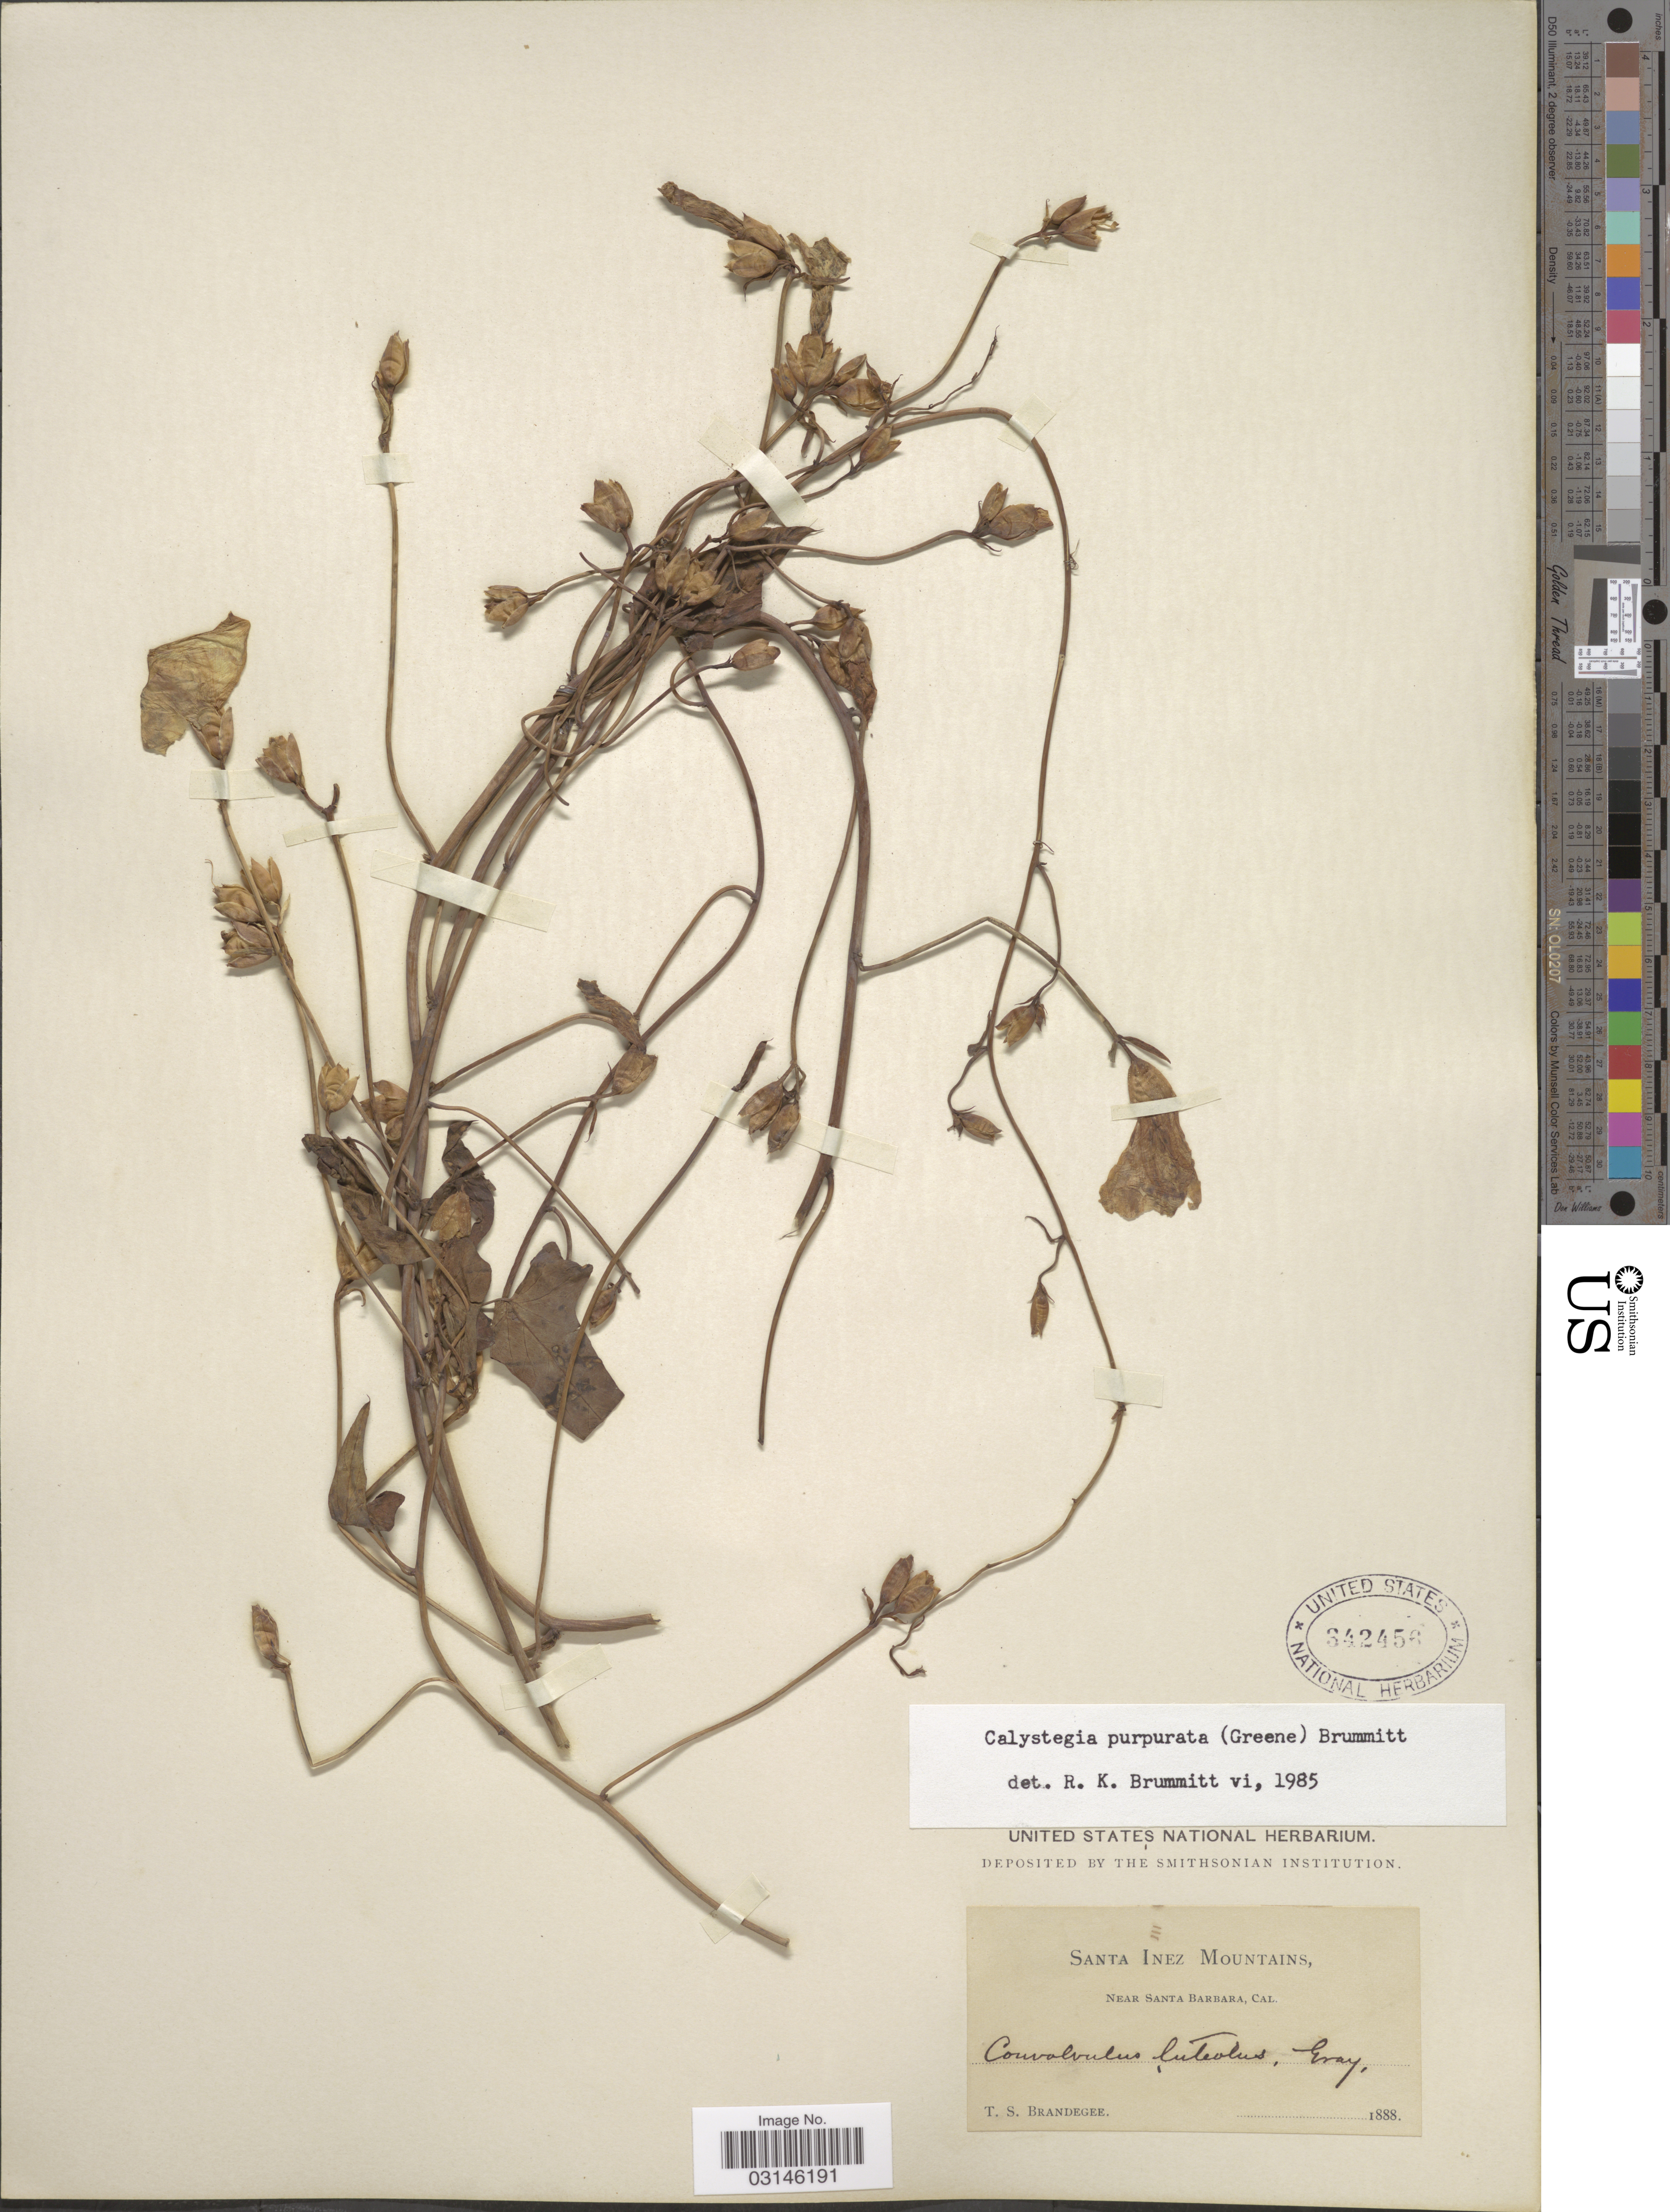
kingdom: Plantae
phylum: Tracheophyta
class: Magnoliopsida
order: Solanales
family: Convolvulaceae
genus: Calystegia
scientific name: Calystegia purpurata subsp. purpurata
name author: (Greene) Brummitt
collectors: T. S. Brandegee (herbarium)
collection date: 1888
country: United States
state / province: California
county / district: Santa Barbara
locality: Santa Inez Mountains, Near Santa Barbara.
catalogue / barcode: US 342456